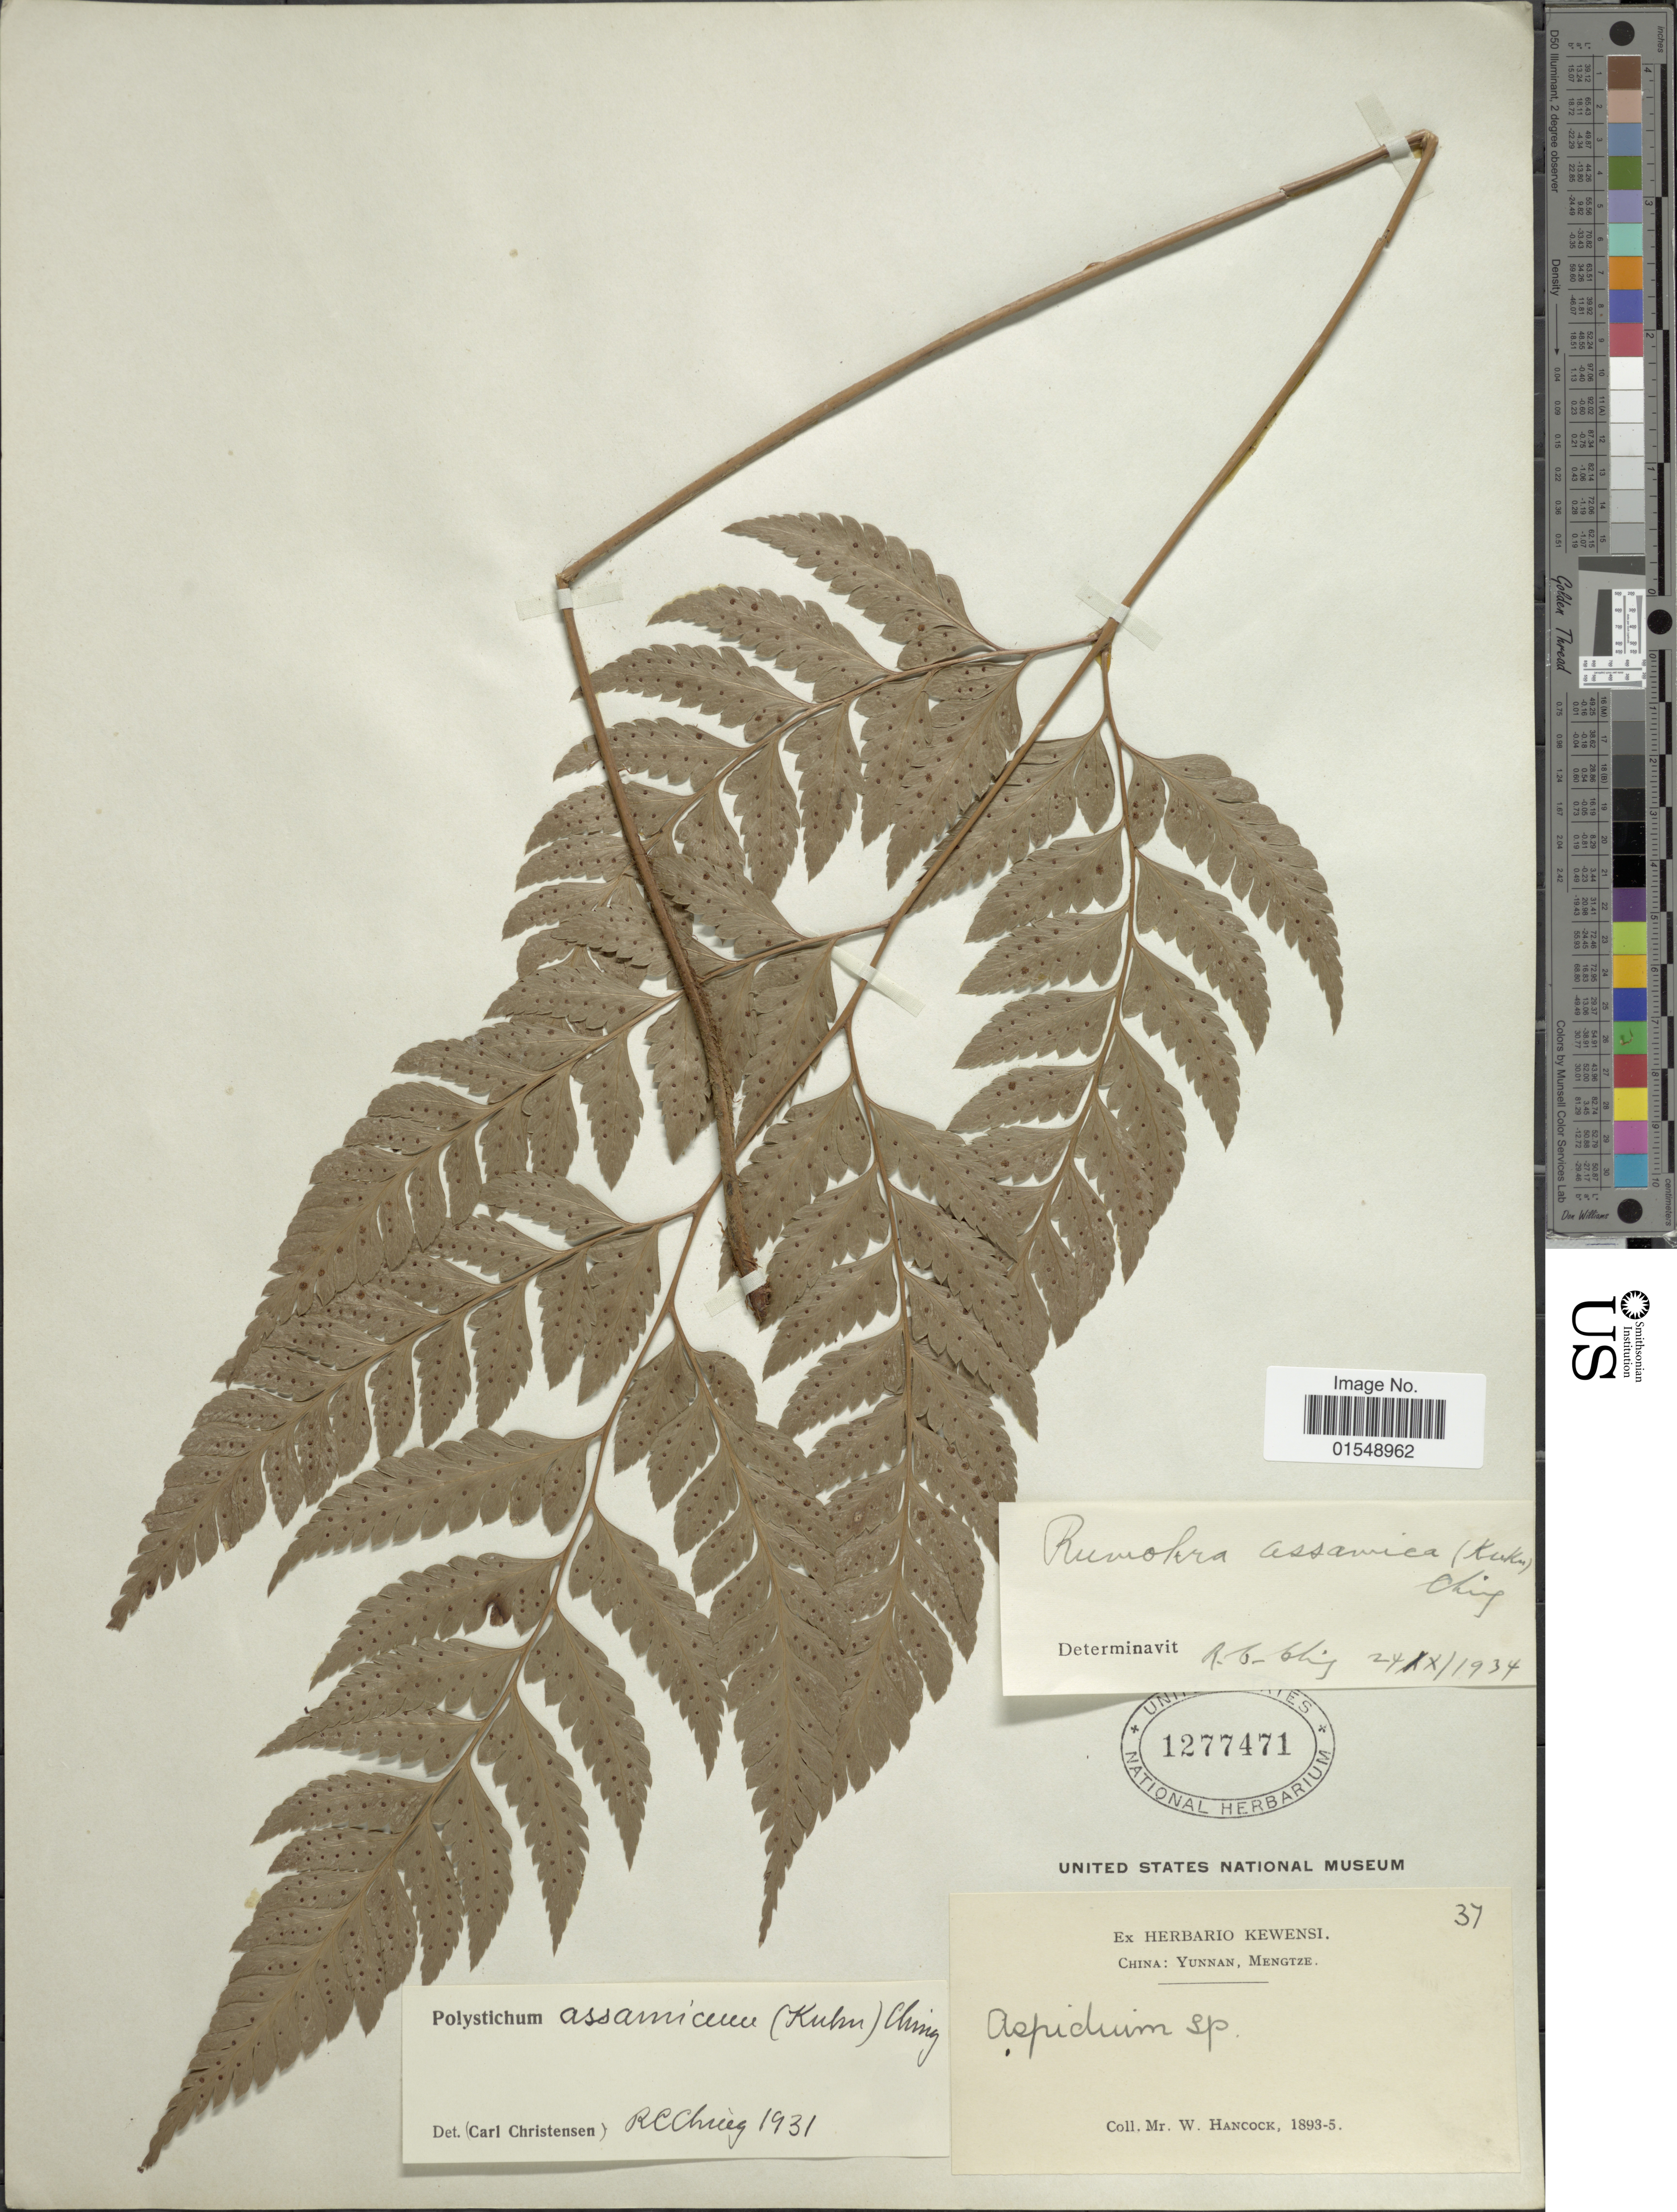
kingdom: Plantae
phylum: Tracheophyta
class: Polypodiopsida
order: Polypodiales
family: Dryopteridaceae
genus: Arachniodes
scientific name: Arachniodes assamica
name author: (Kuhn) Ohwi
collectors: W. Hancock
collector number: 37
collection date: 1893/1895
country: China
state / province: Yunnan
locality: Mengtze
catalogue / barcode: US 1277471